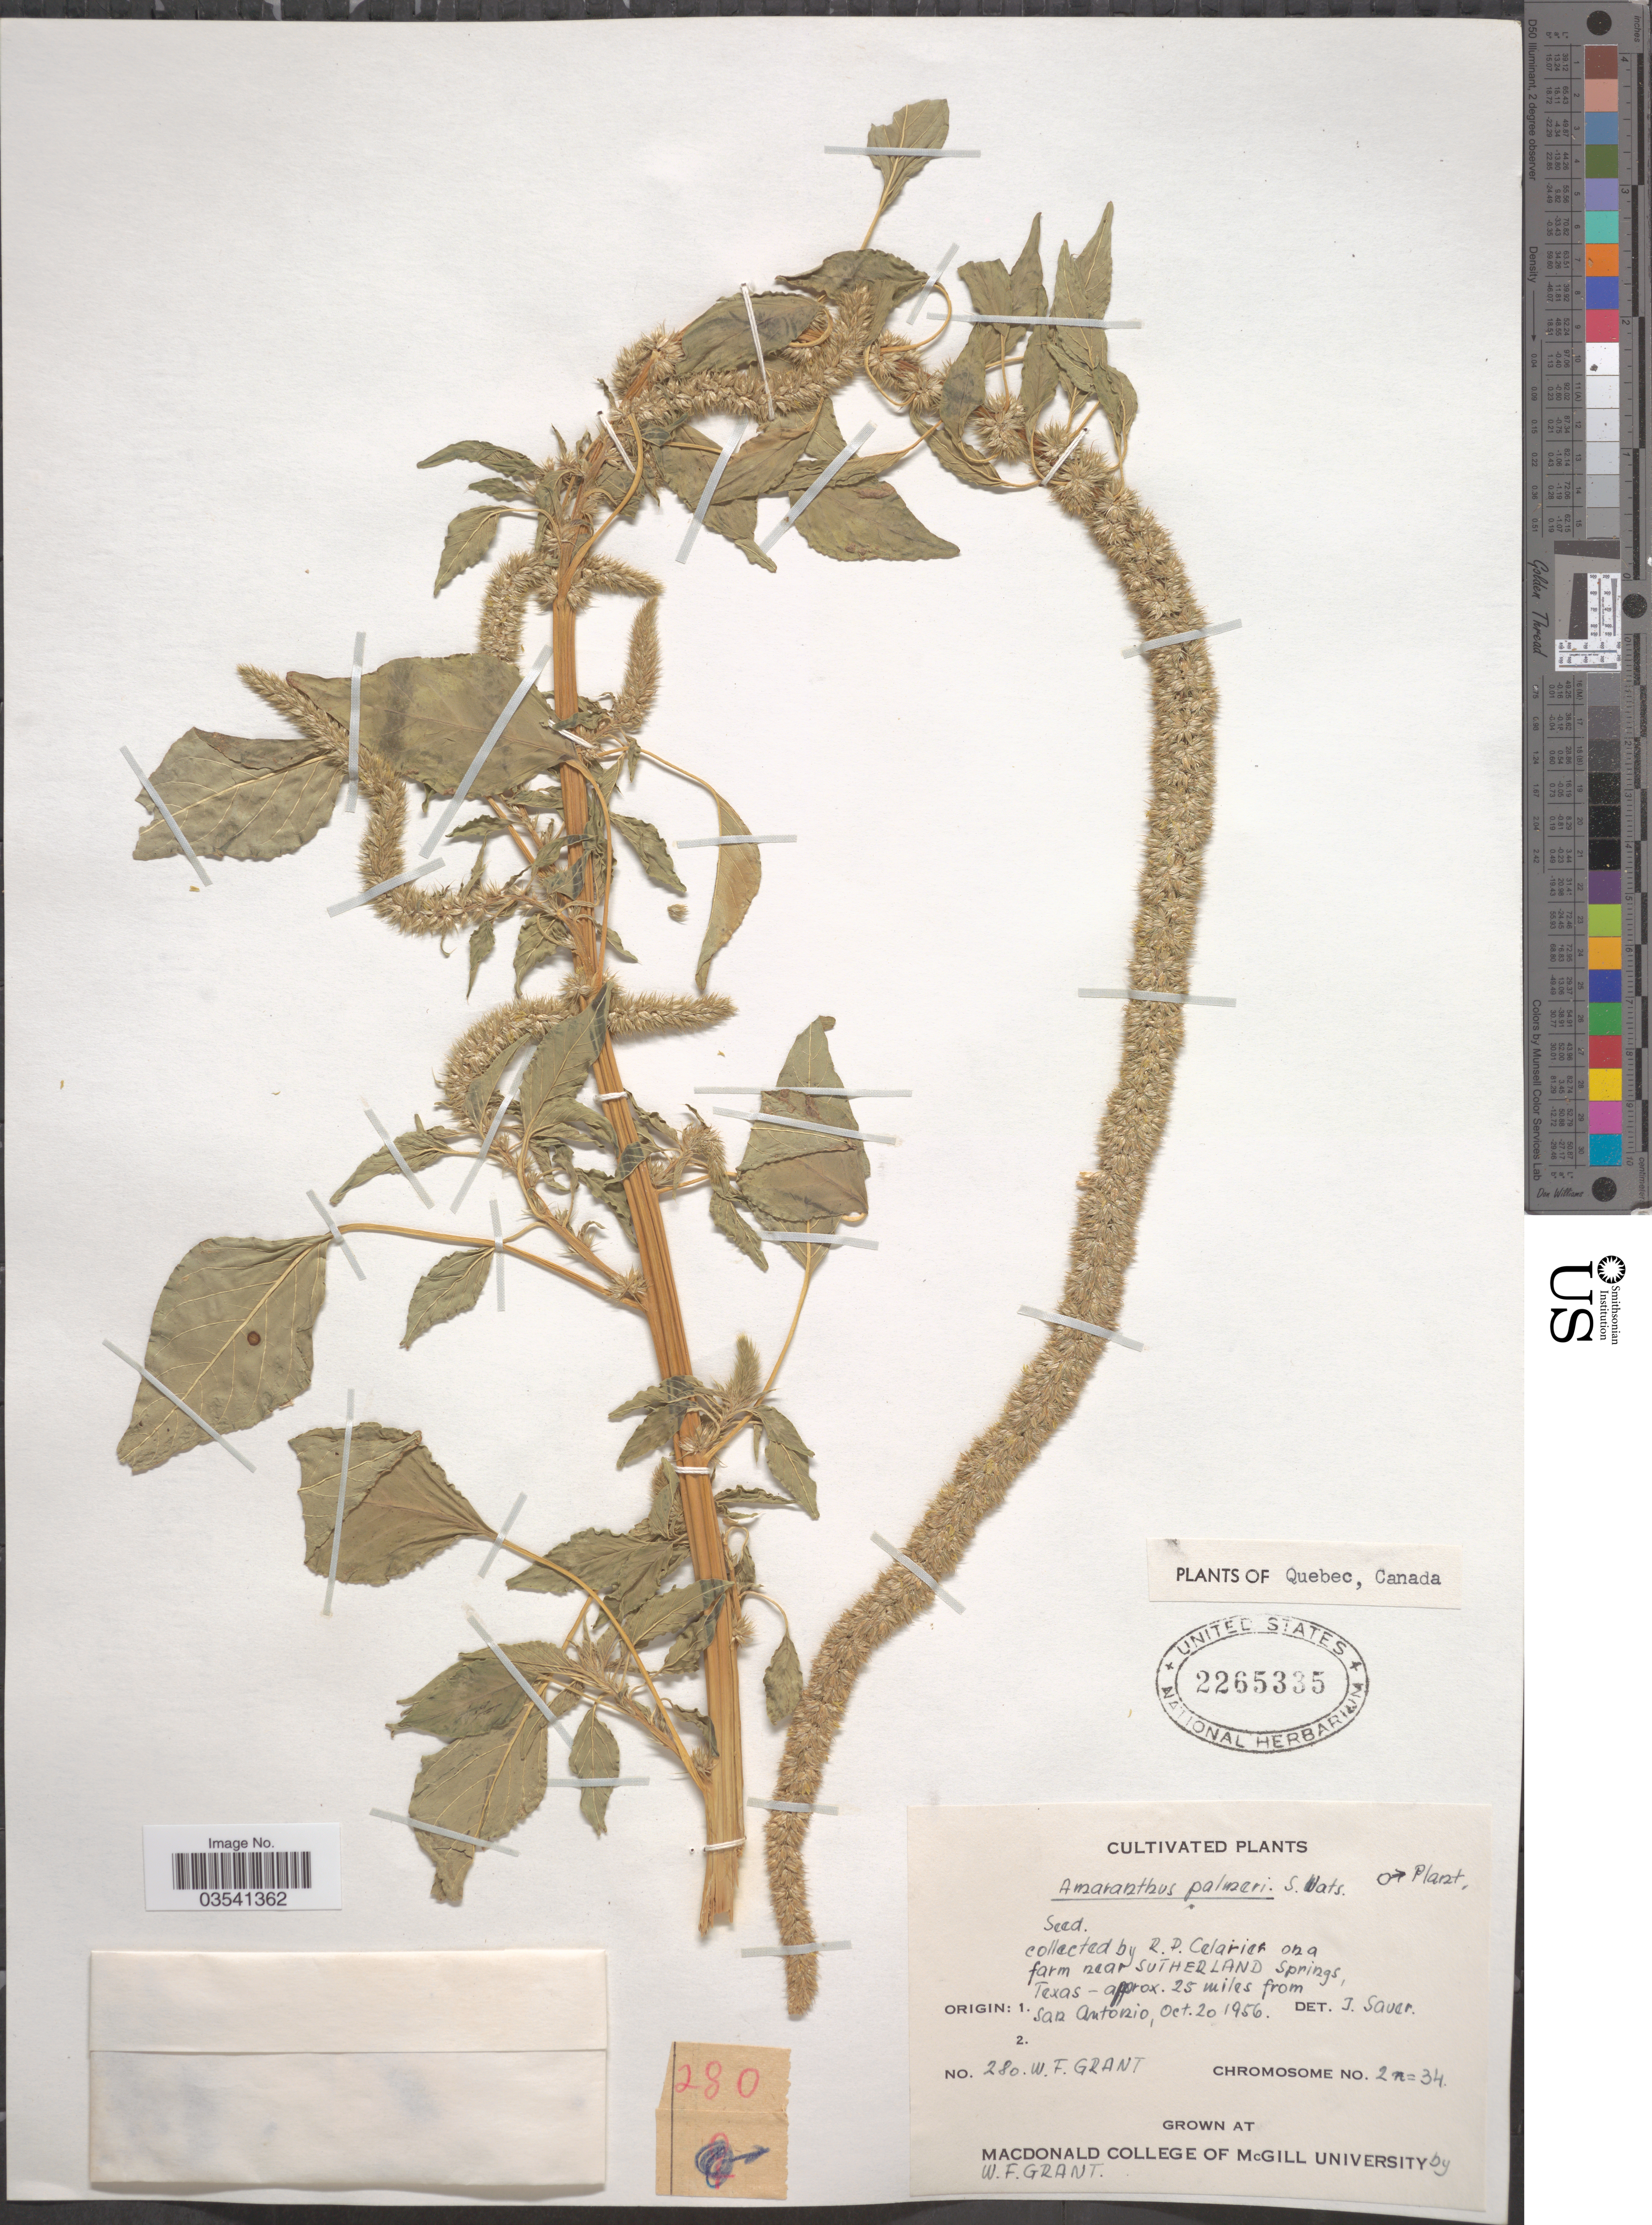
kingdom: Plantae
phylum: Tracheophyta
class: Magnoliopsida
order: Caryophyllales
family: Amaranthaceae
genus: Amaranthus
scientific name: Amaranthus palmeri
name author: S. Watson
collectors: W. Grant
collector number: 280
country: Canada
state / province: Quebec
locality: Grown at MacDonald College of McGill University.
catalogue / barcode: US 2265335